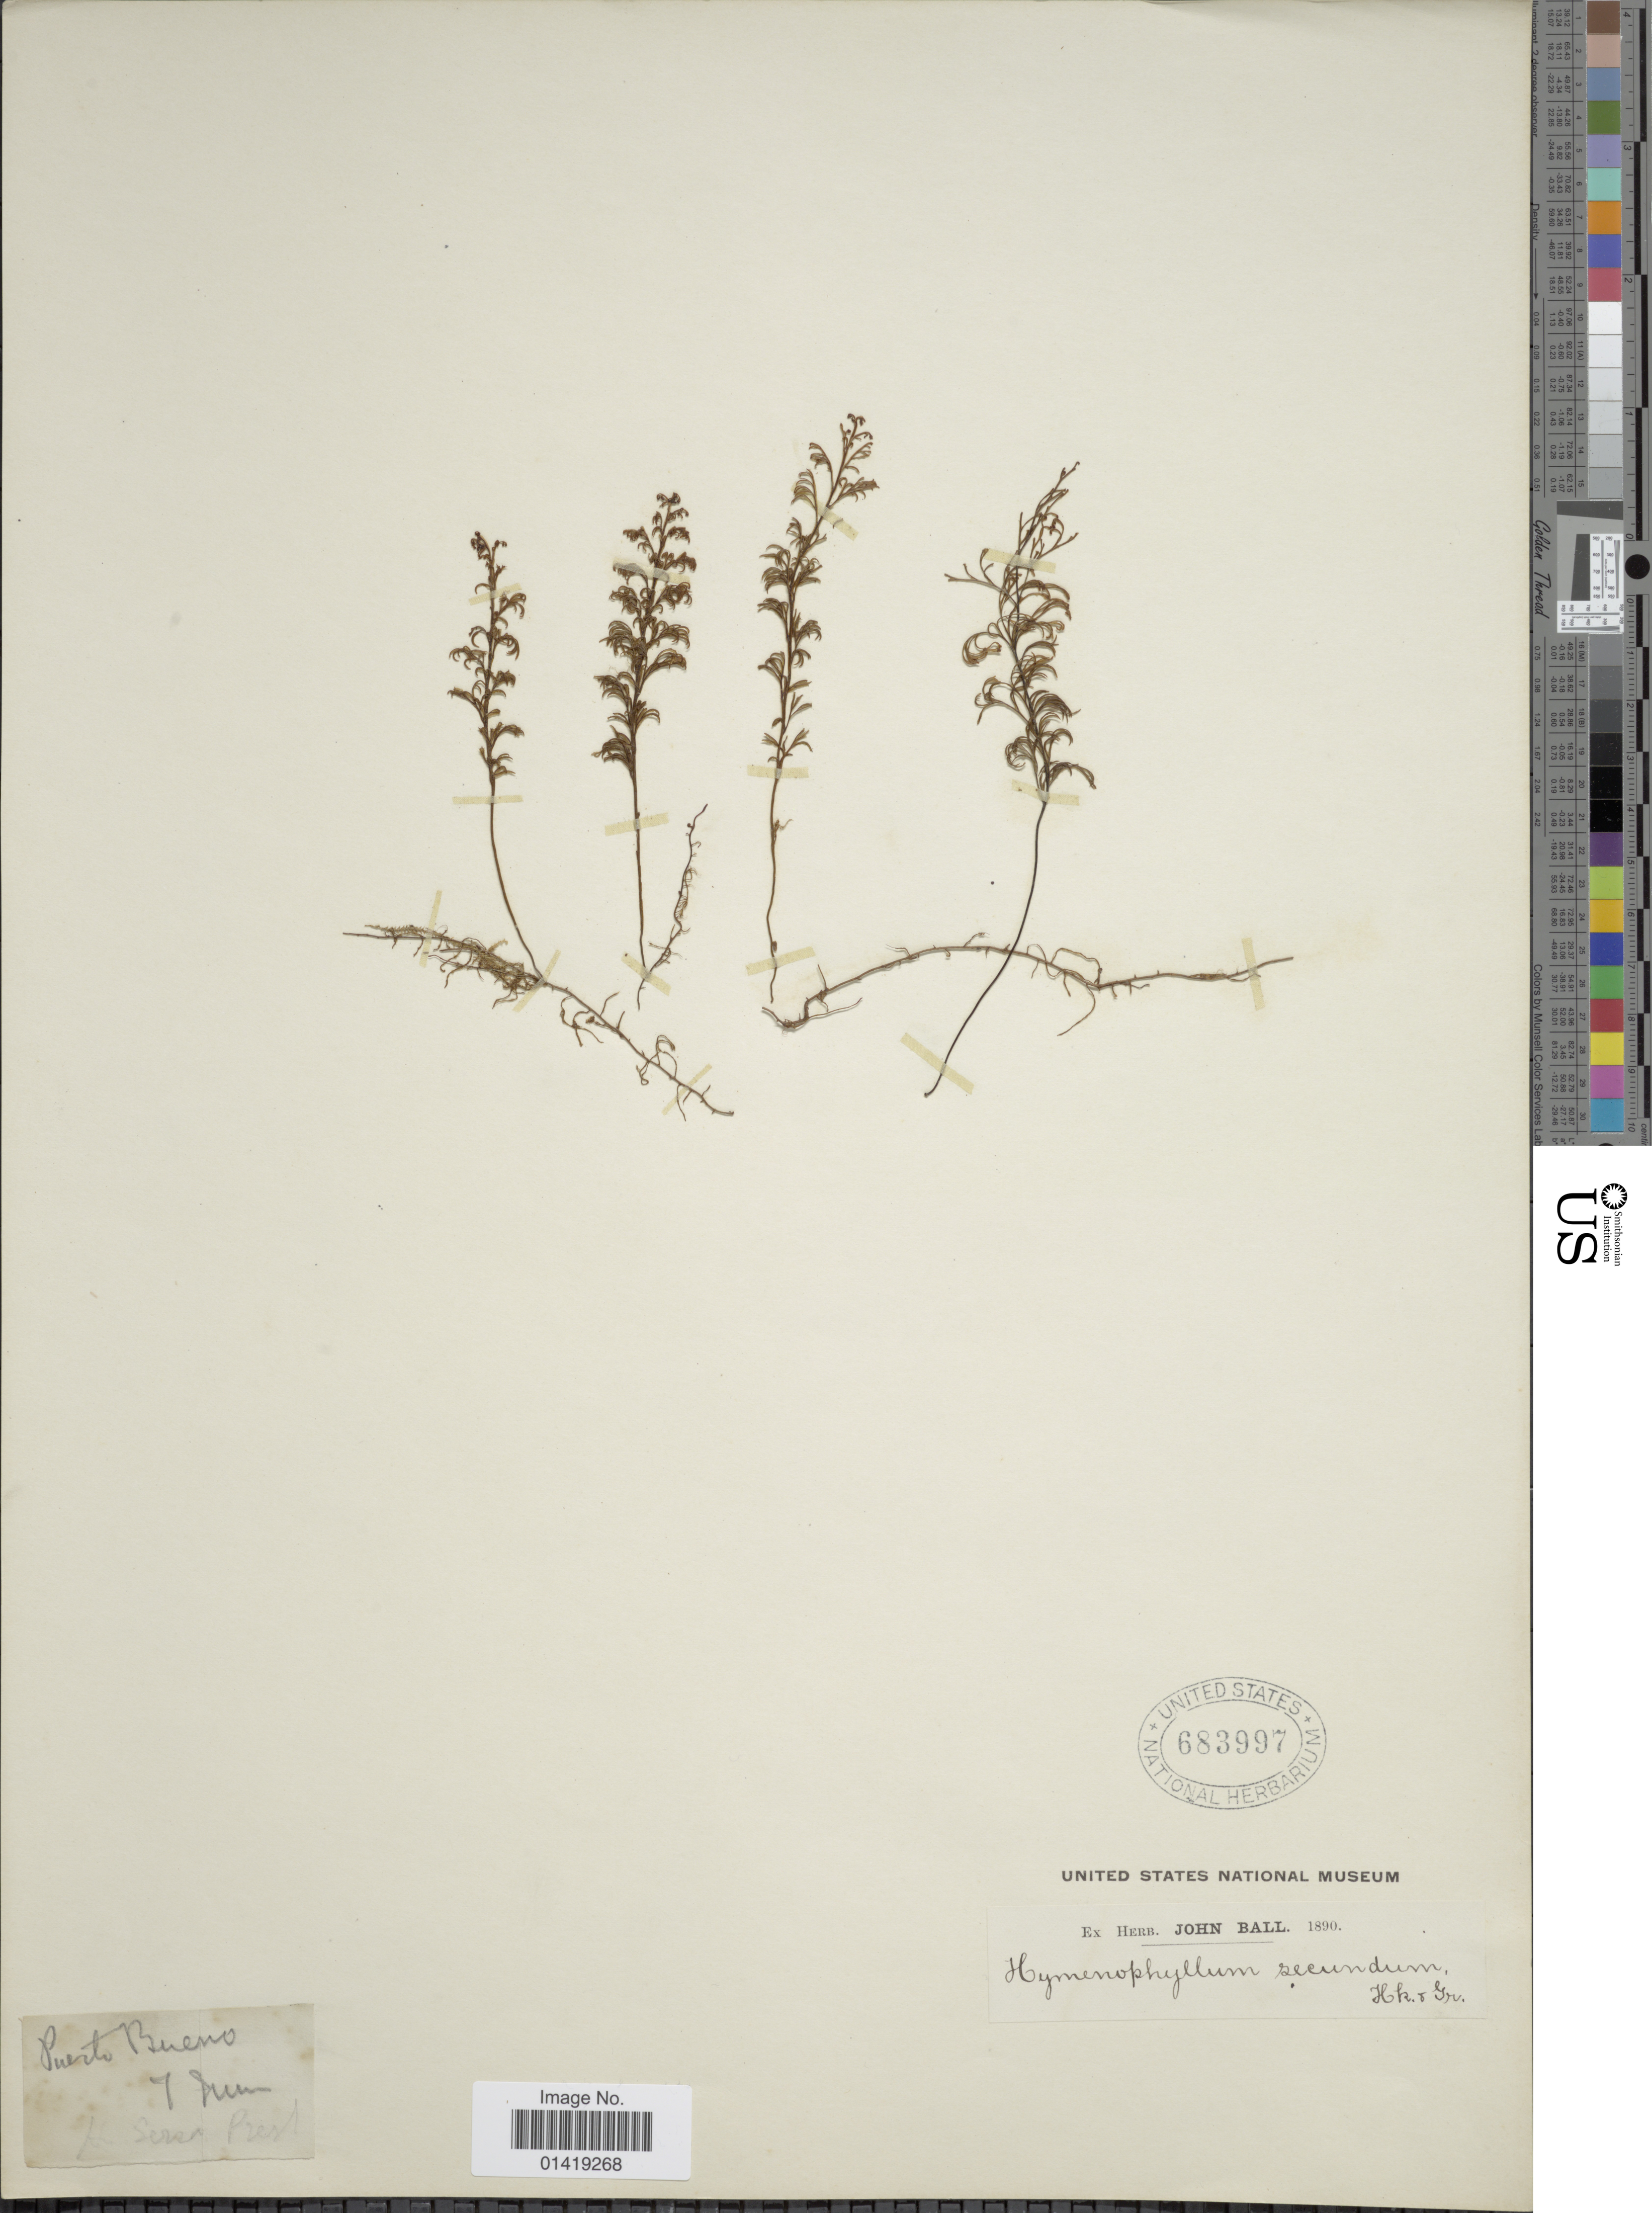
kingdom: Plantae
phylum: Tracheophyta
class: Polypodiopsida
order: Hymenophyllales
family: Hymenophyllaceae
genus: Hymenophyllum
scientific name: Hymenophyllum secundum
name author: Hook. & Grev.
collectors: ex herb. John Ball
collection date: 1890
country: Chile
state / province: Magallanes y de la Antártica Chilena (XII)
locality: Puerto Bueno.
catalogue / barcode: US 683997